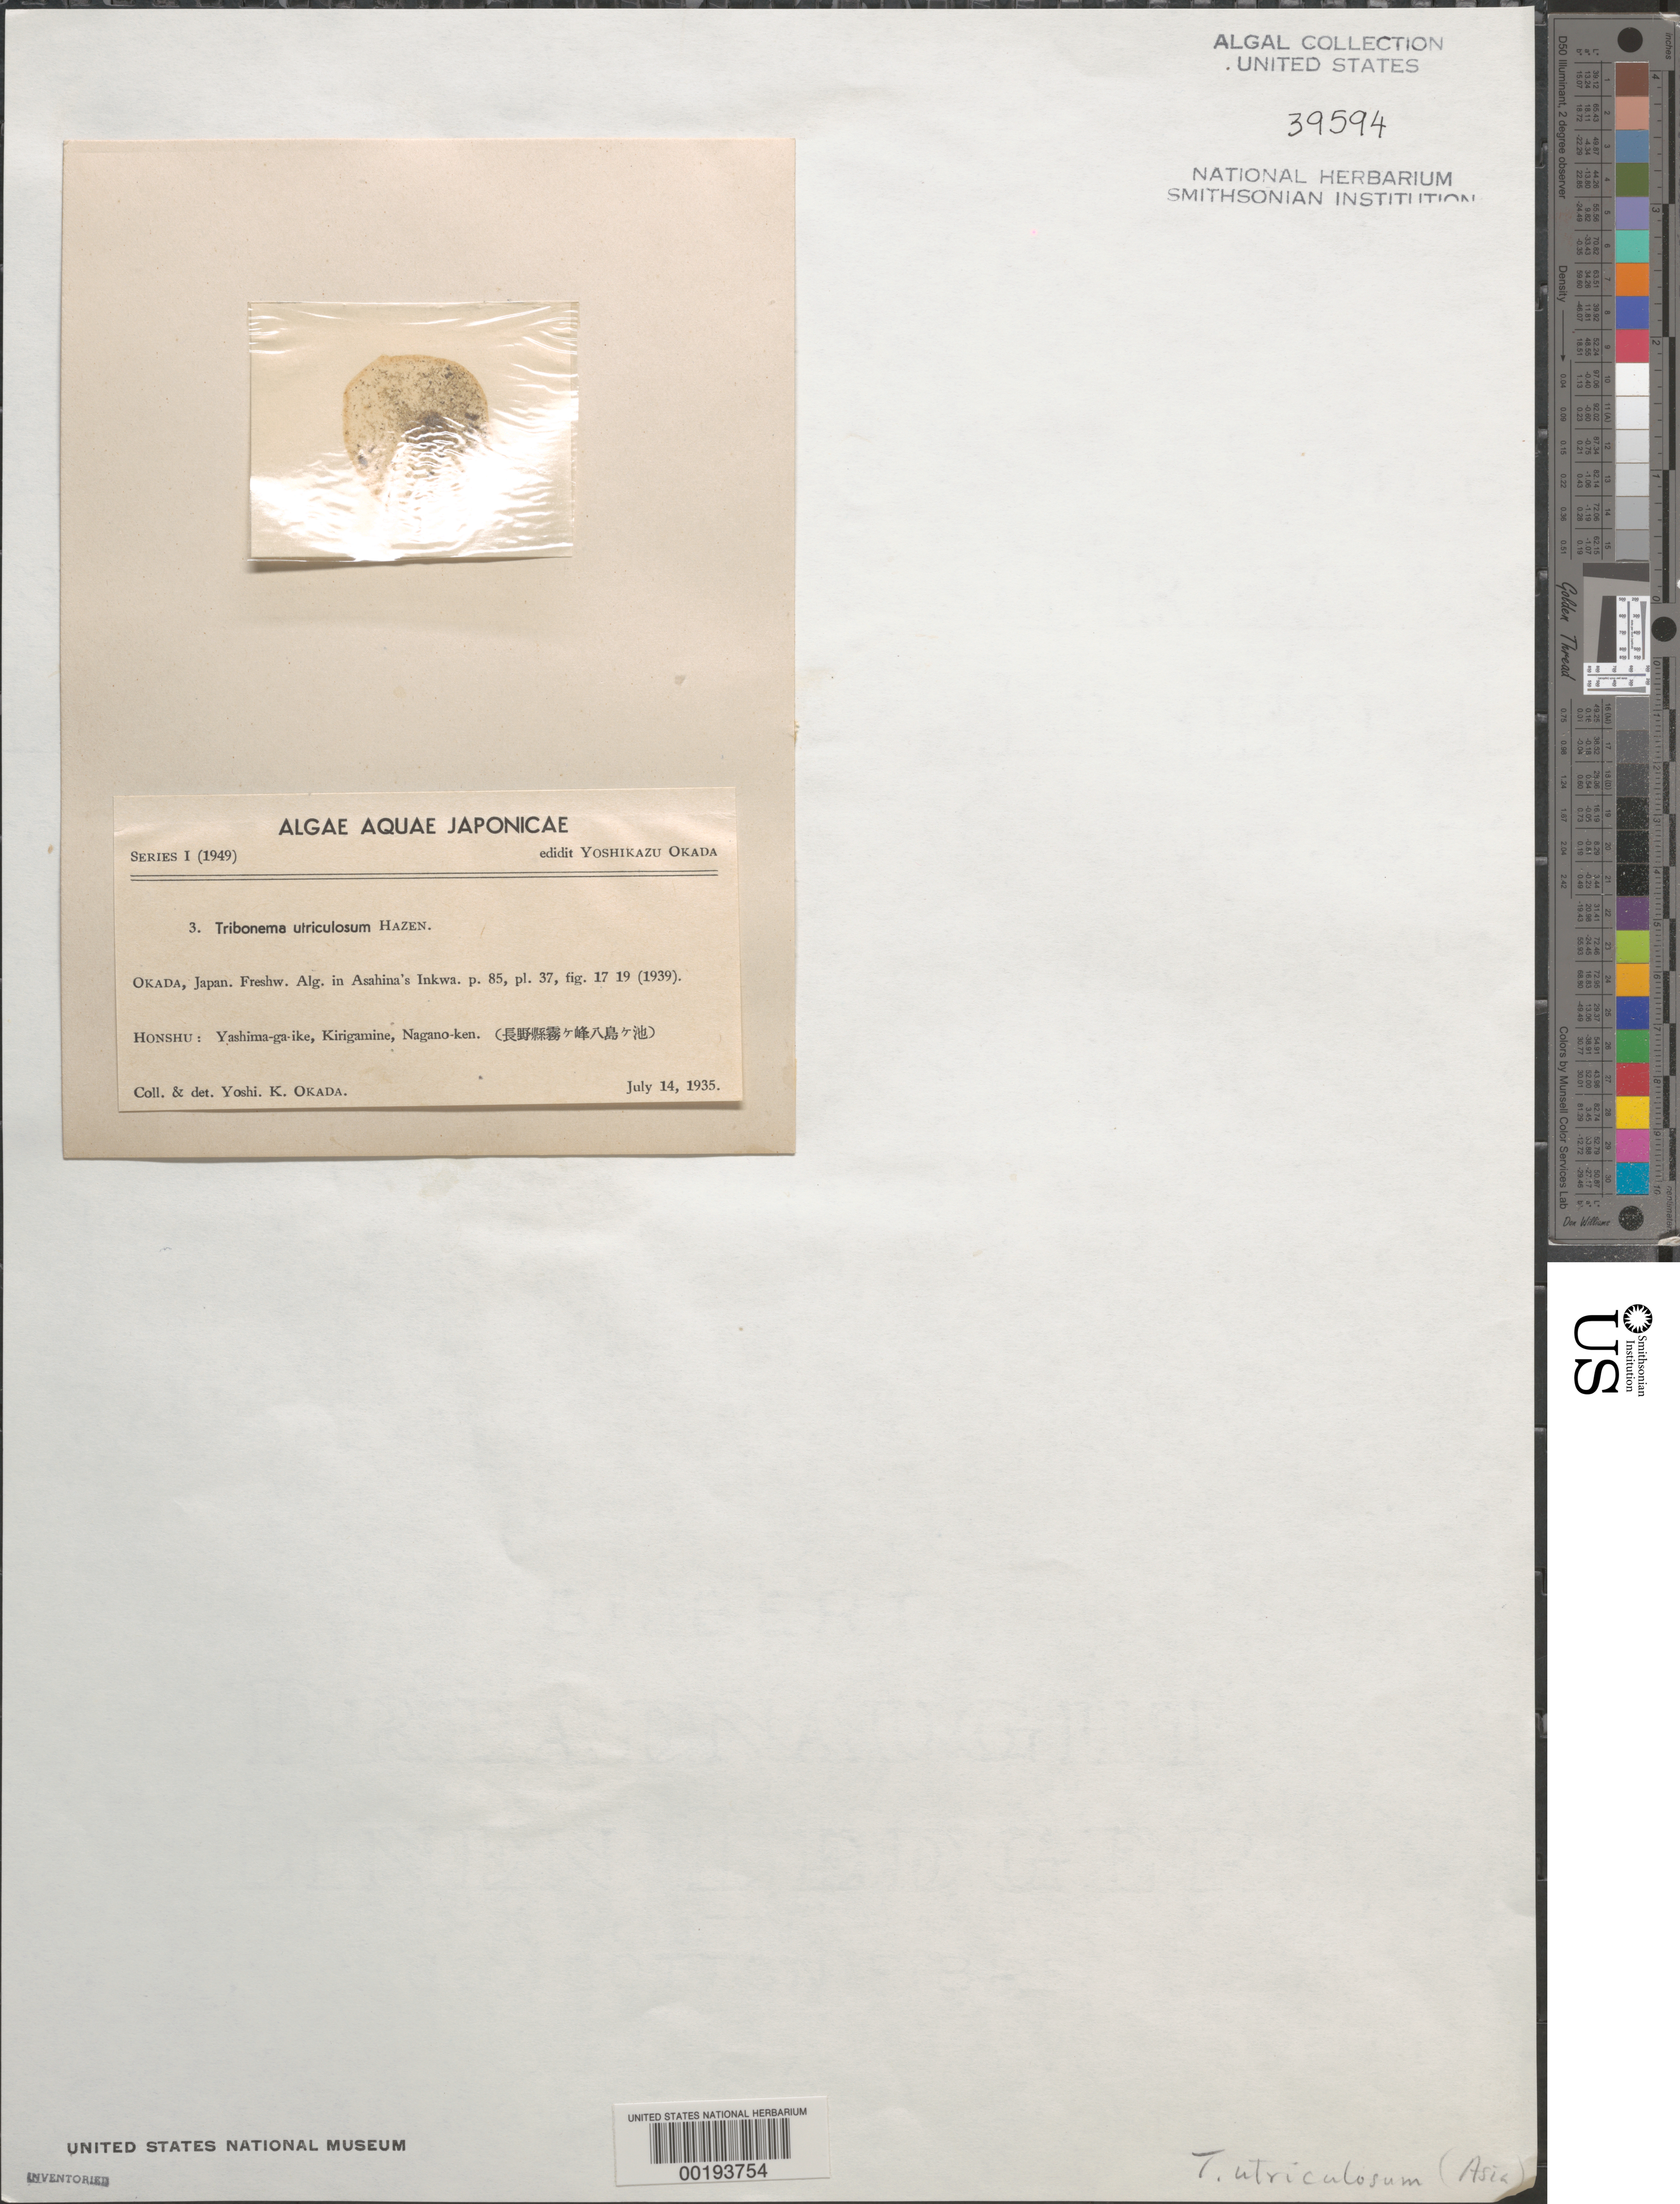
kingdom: Chromista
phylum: Ochrophyta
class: Xanthophyceae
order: Tribonematales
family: Tribonemataceae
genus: Tribonema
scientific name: Tribonema utriculosa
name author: (Kütz.) Hazen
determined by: Okada, Y. K.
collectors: Y. Okada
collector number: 3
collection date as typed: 14 Jul 1935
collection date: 1935-07-14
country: Japan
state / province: Nagano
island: Honshu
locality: Yashima-ga-ike, Kirigamine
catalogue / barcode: US 39594